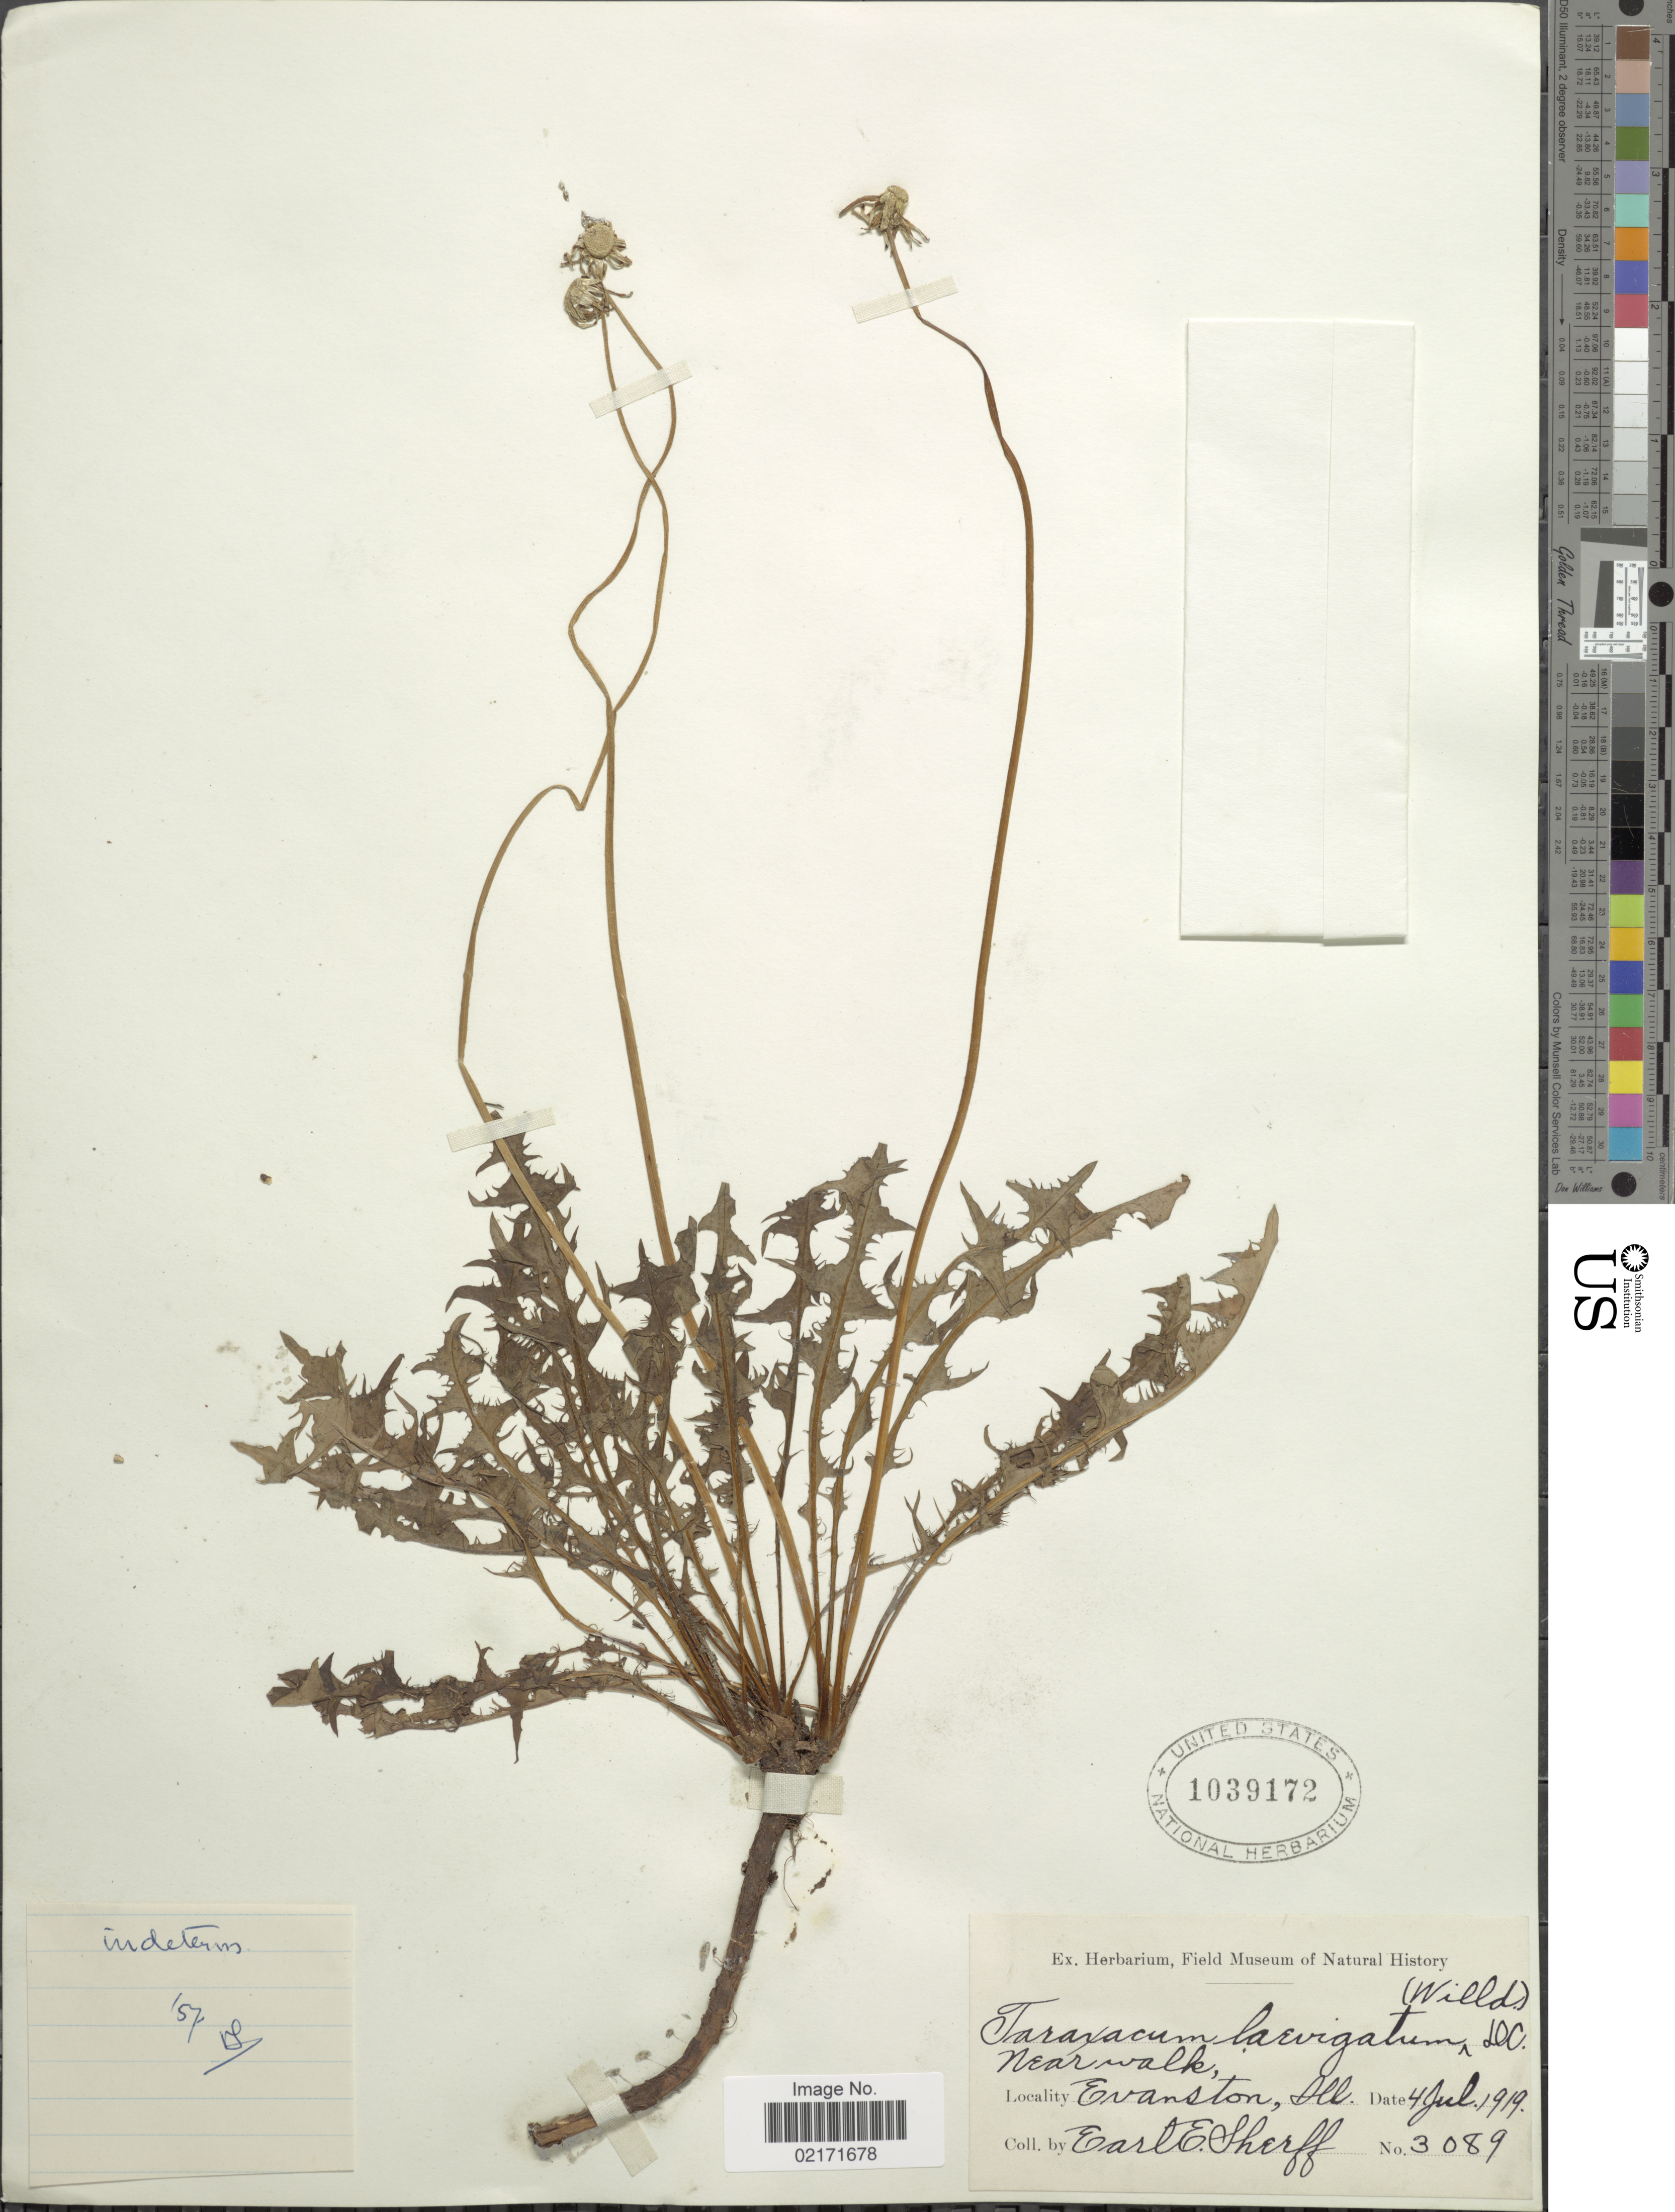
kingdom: Plantae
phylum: Tracheophyta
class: Magnoliopsida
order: Asterales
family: Asteraceae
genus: Taraxacum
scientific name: Taraxacum erythrospermum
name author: Andrz. ex Besser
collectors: E. E. Sherff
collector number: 3089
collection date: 1919-07-04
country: United States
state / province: Illinois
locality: Evanston, Ill.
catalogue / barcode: US 1039172